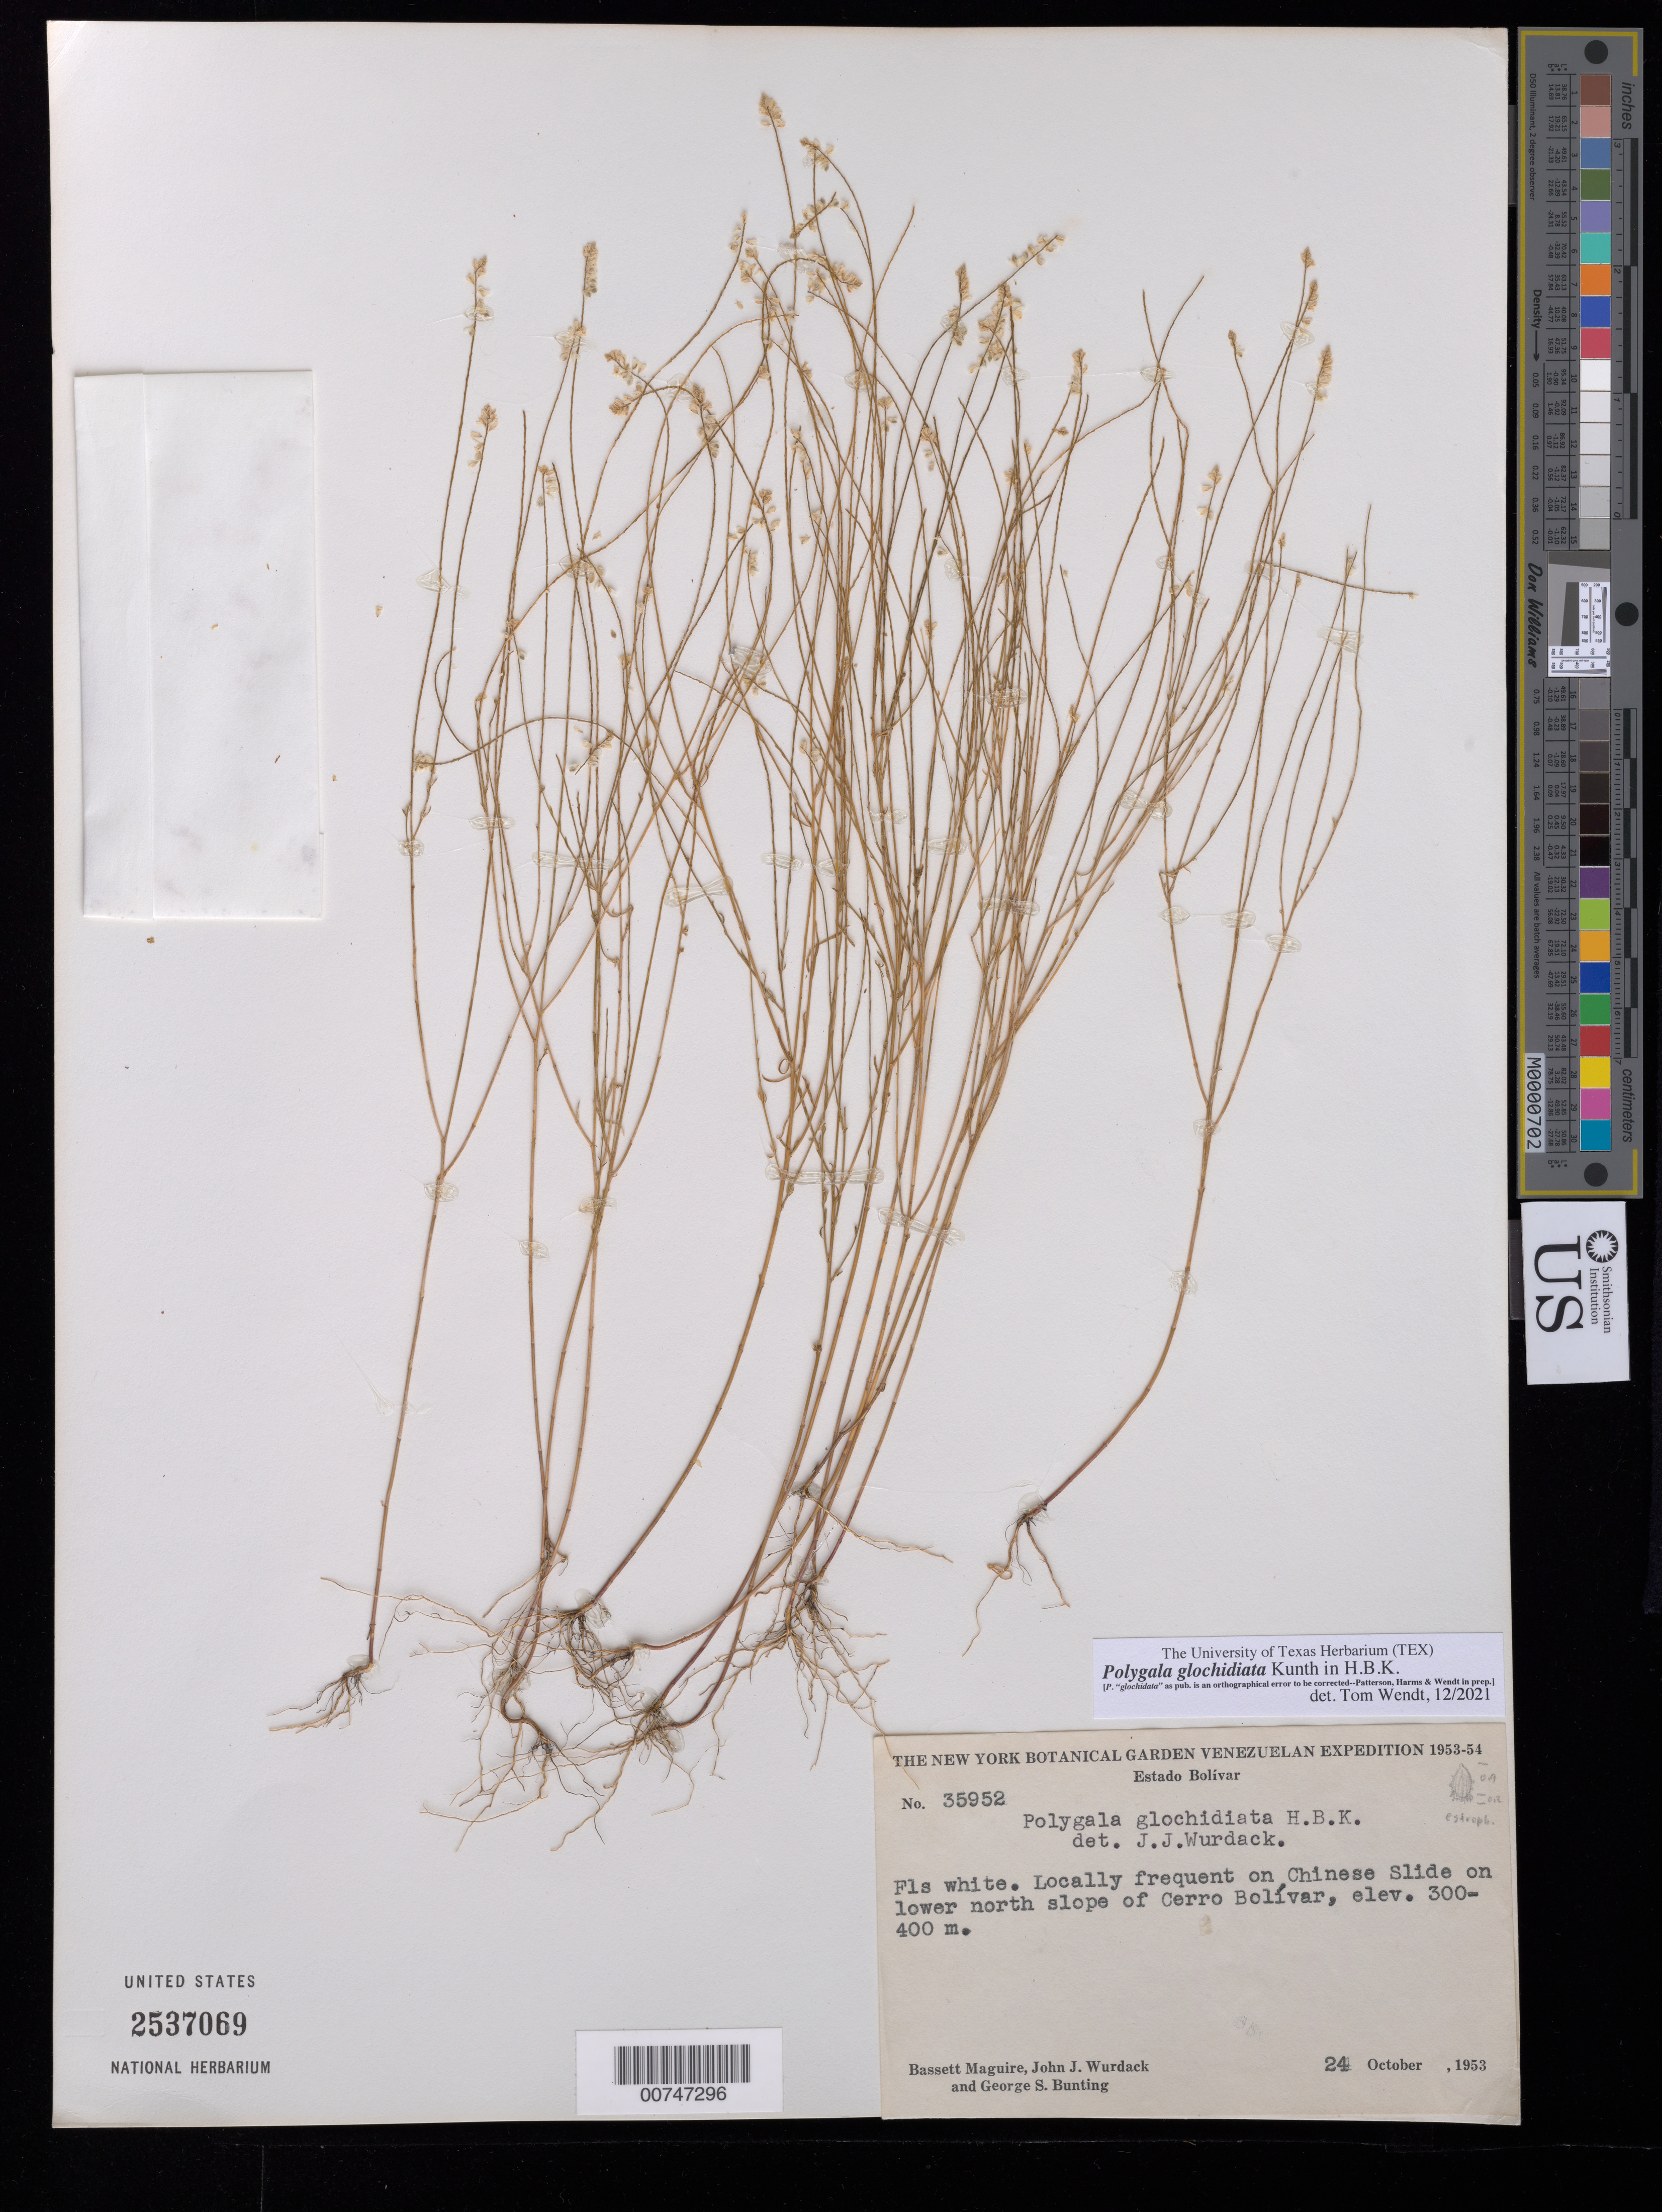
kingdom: Plantae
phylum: Tracheophyta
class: Magnoliopsida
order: Fabales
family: Polygalaceae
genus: Polygala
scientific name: Polygala glochidiata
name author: Kunth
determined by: Wendt, Thomas L.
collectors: B. Maguire, J. J. Wurdack & G. S. Bunting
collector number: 35952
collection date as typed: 24-Oct-53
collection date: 1953-10-24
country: Venezuela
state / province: Bolívar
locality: Cerro Bolívar, Chinese Slide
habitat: Lower N slope of cerro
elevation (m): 300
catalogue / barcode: US 2537069